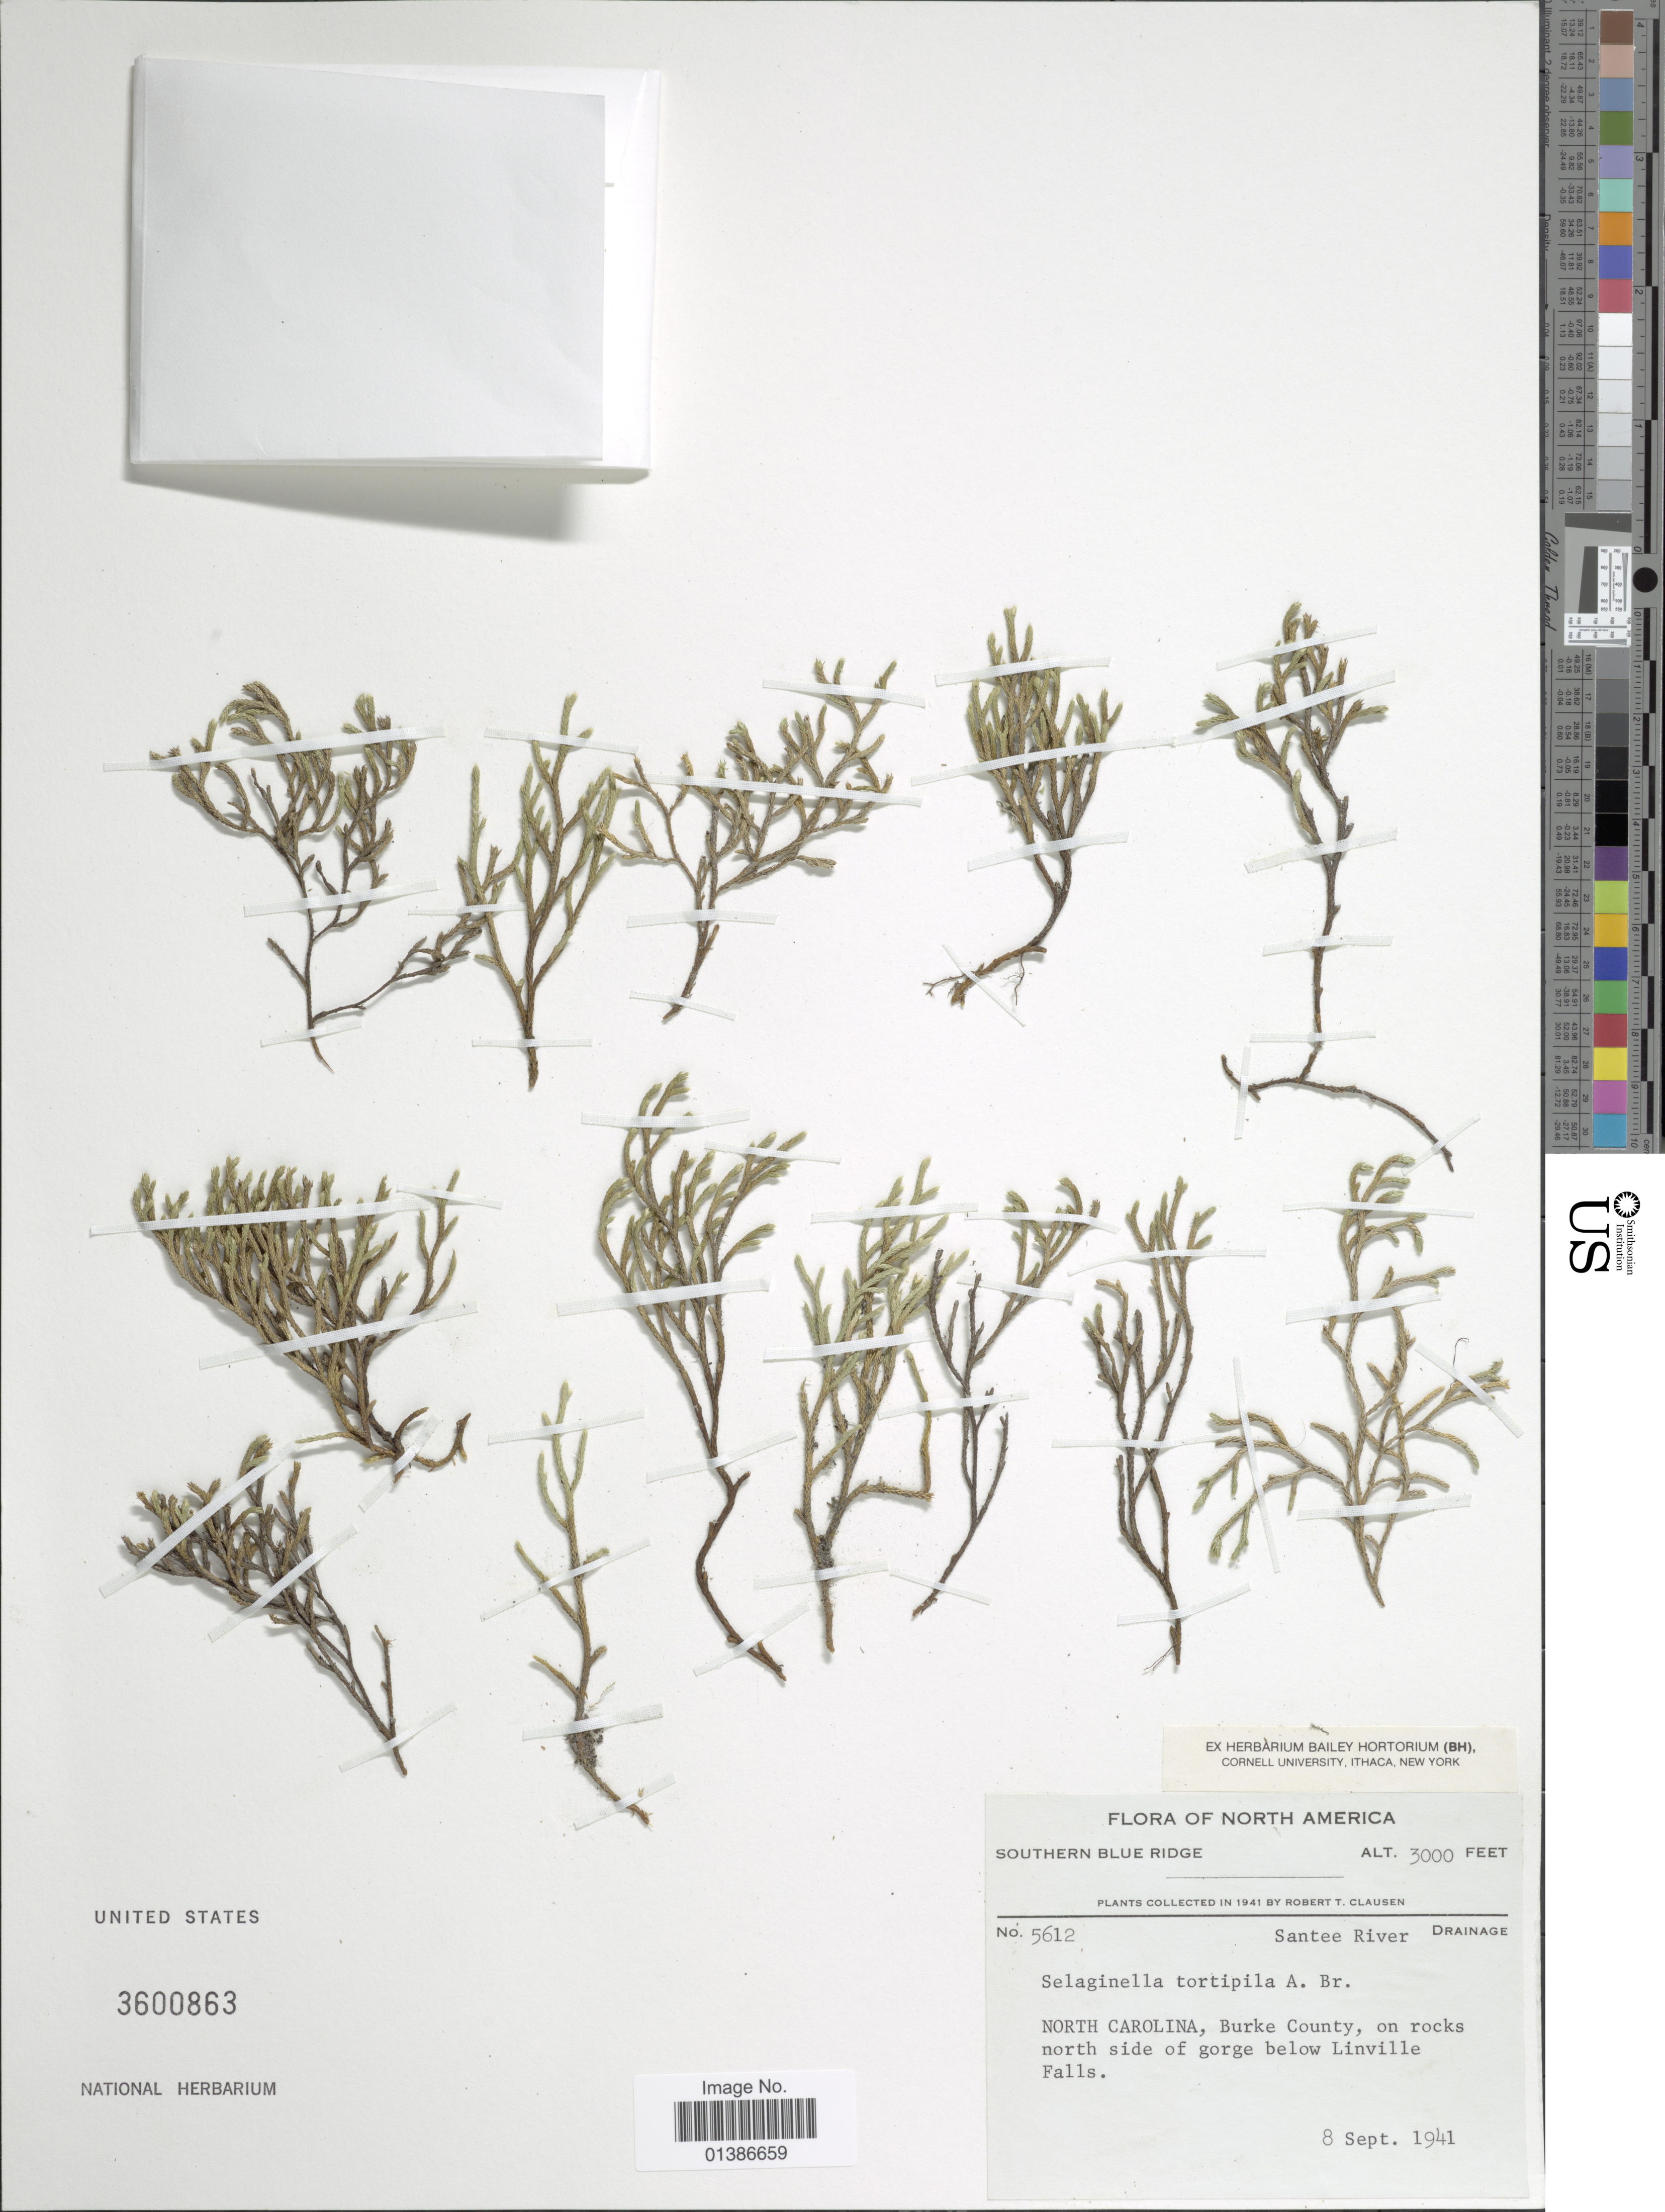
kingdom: Plantae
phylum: Tracheophyta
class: Lycopodiopsida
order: Selaginellales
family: Selaginellaceae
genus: Selaginella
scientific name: Selaginella tortipila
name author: A. Braun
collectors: R. T. Clausen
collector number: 5612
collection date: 1941-09-08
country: United States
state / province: North Carolina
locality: Southern Blue Ridge. Santee River Drainage. Burke County, on rocks north side of gorge below Linville Falls.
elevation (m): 914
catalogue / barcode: US 3600863